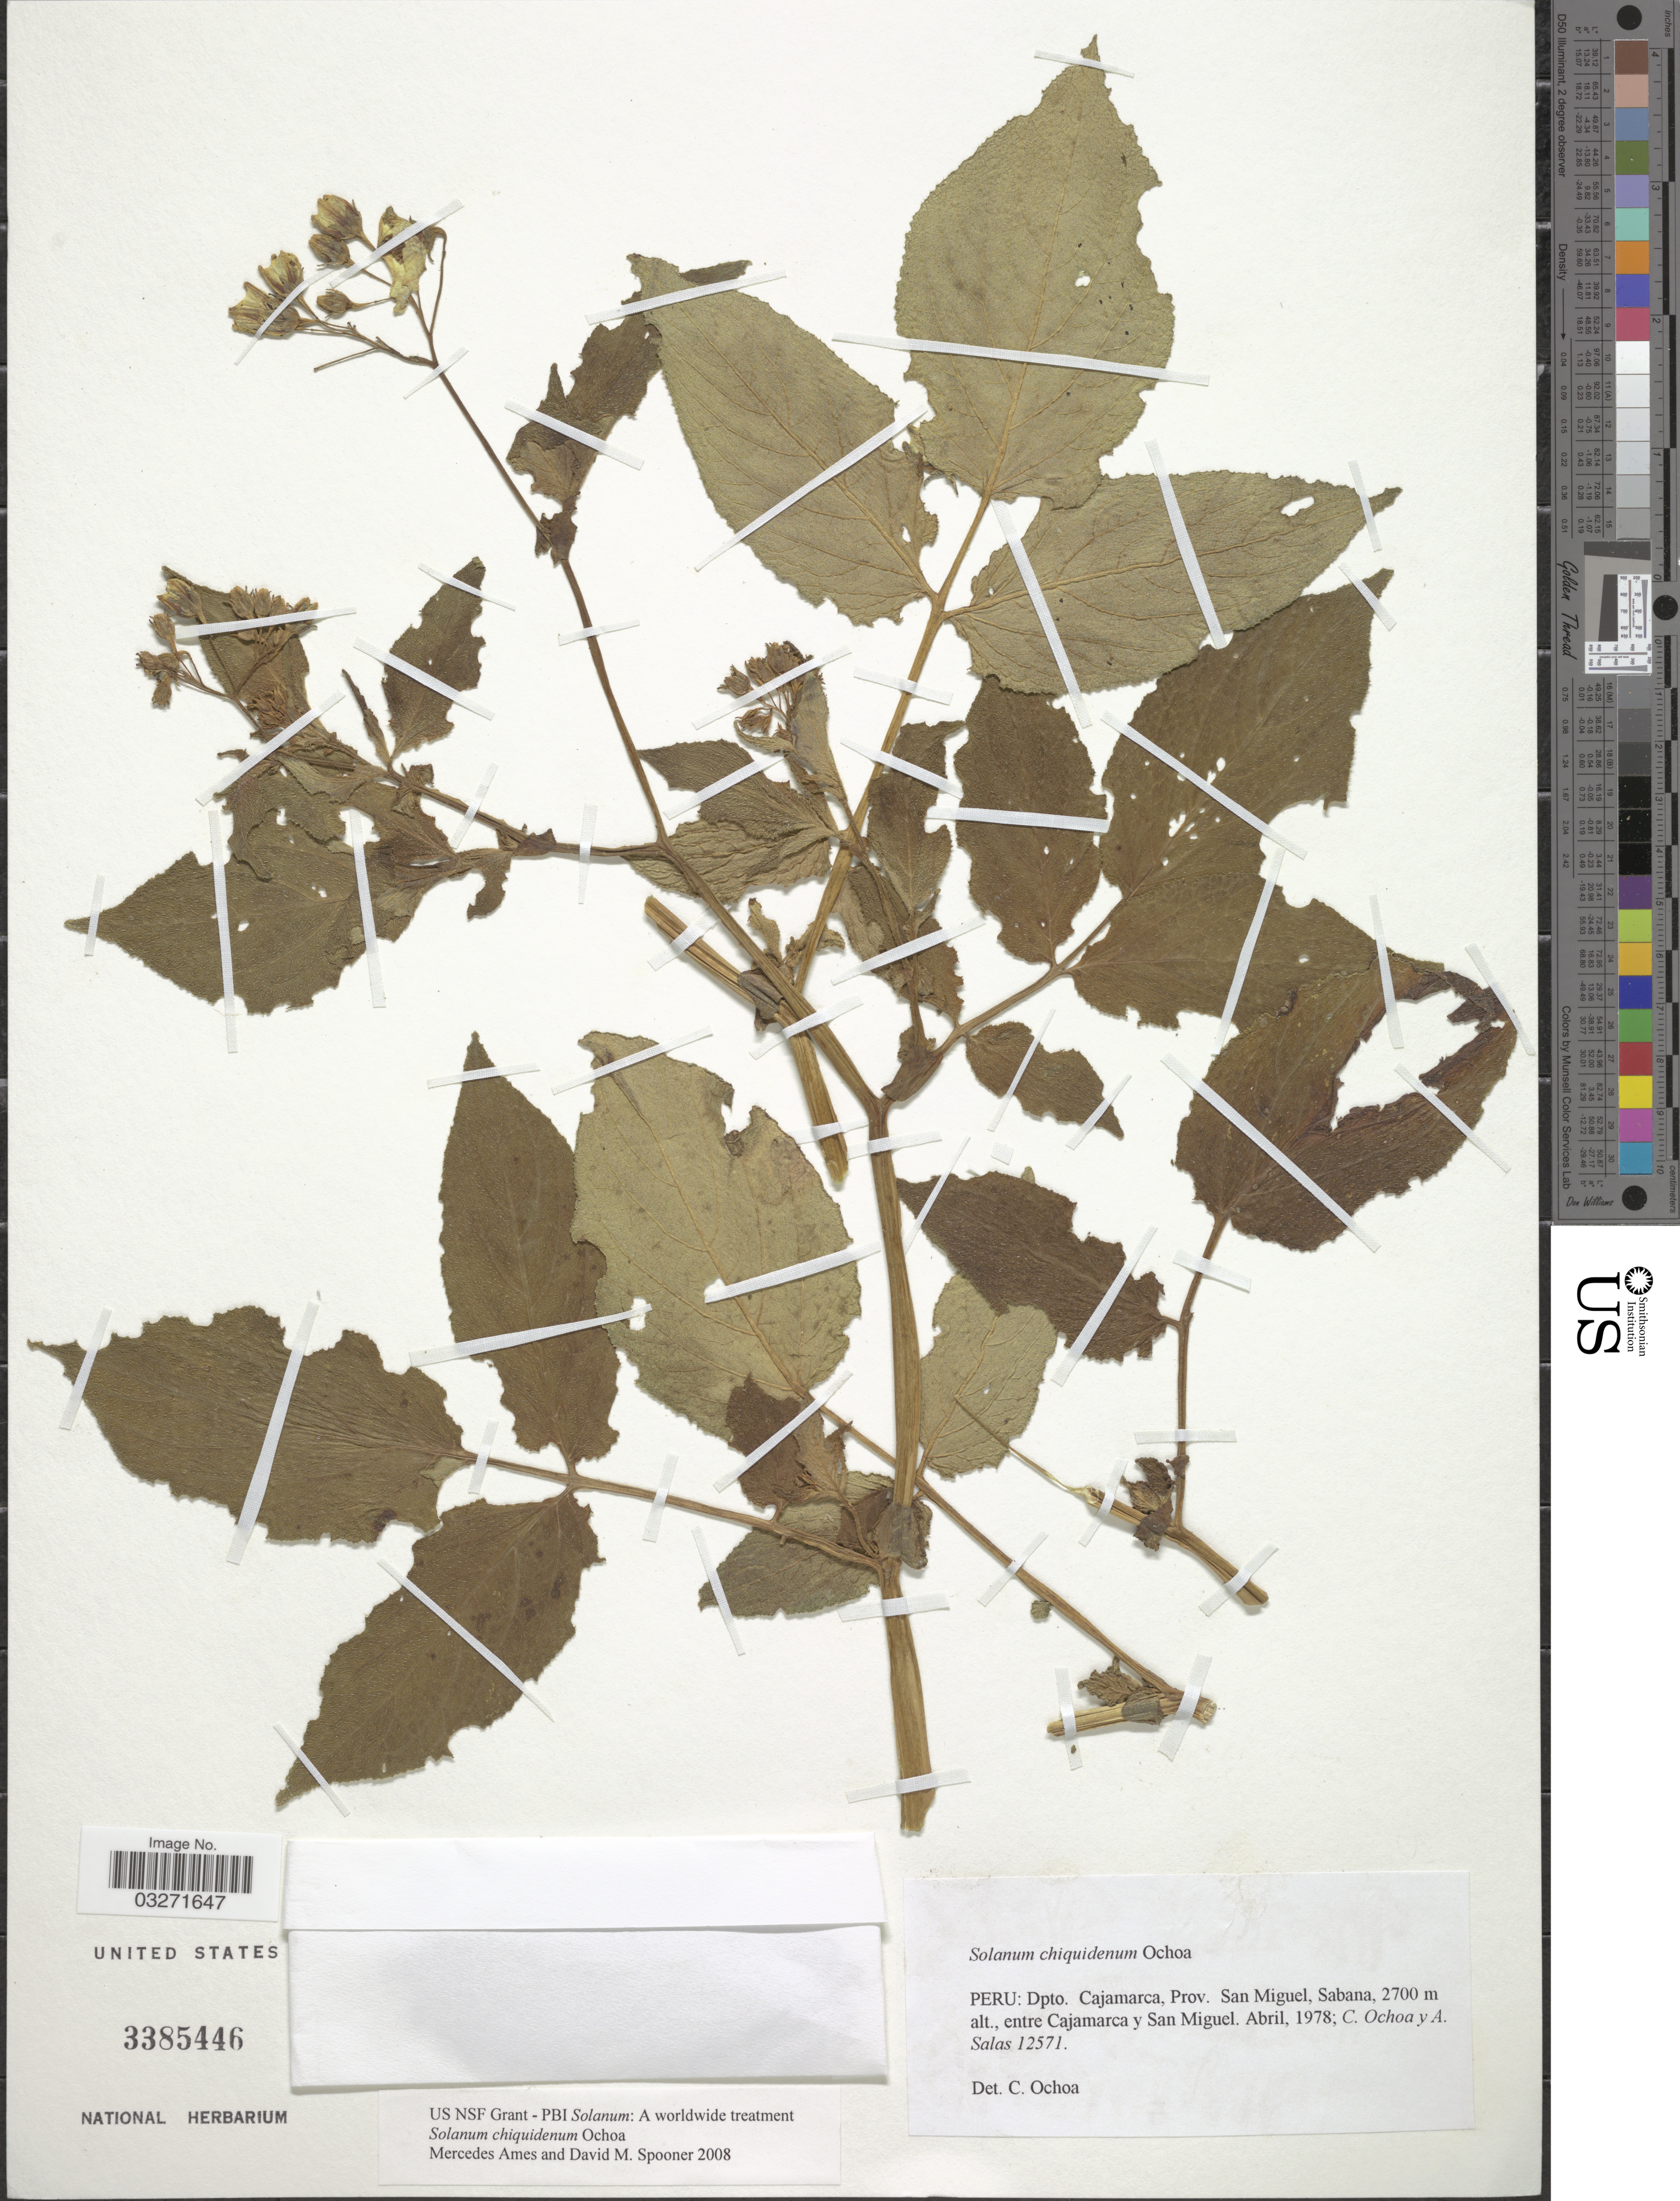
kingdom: Plantae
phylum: Tracheophyta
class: Magnoliopsida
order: Solanales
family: Solanaceae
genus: Solanum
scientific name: Solanum chiquidenum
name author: Ochoa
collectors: C. Ochoa & A. Salas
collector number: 12571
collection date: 1978-04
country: Peru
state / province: Cajamarca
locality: Dpto. Cajamarca, Prov. San Miguel, Sabana, entre Cajamarca y San Miguel.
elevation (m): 2700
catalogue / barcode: US 3385446